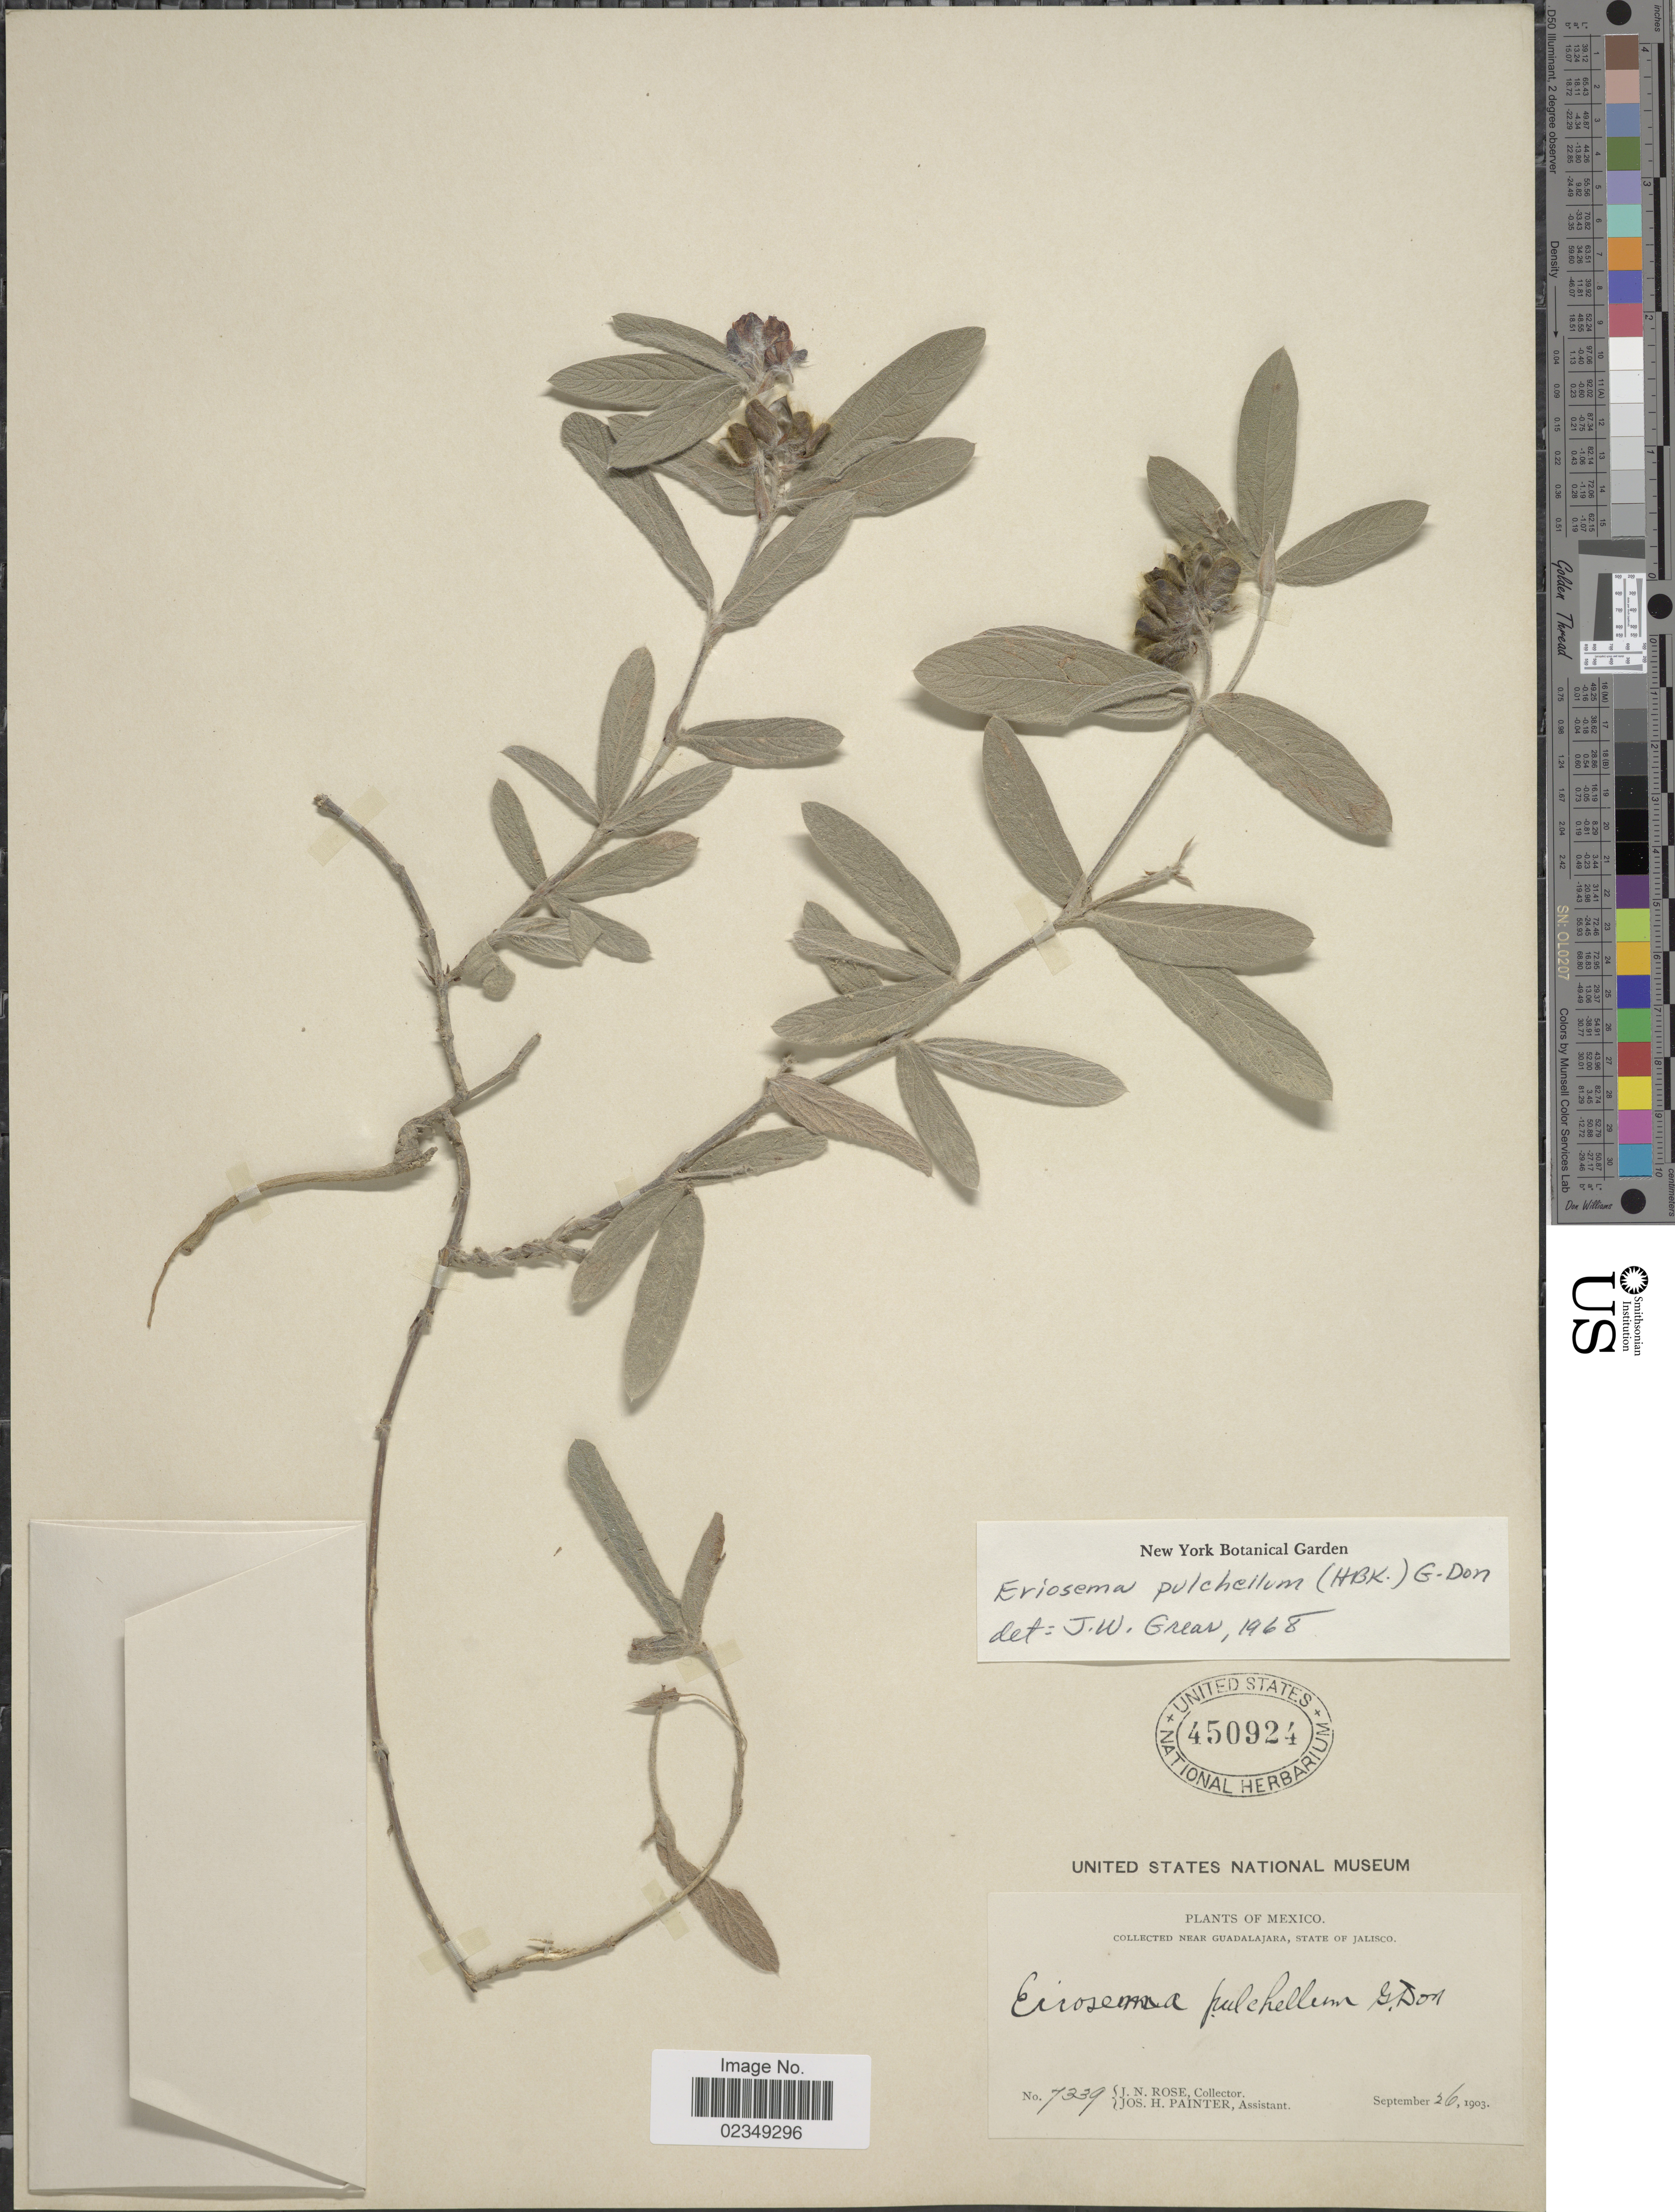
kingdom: Plantae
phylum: Tracheophyta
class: Magnoliopsida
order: Fabales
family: Fabaceae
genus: Eriosema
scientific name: Eriosema pulchellum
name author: (Kunth) G. Don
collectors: J. N. Rose & J. H. Painter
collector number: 7339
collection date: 1903-09-26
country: Mexico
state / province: Jalisco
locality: Near Guadalajara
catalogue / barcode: US 450924